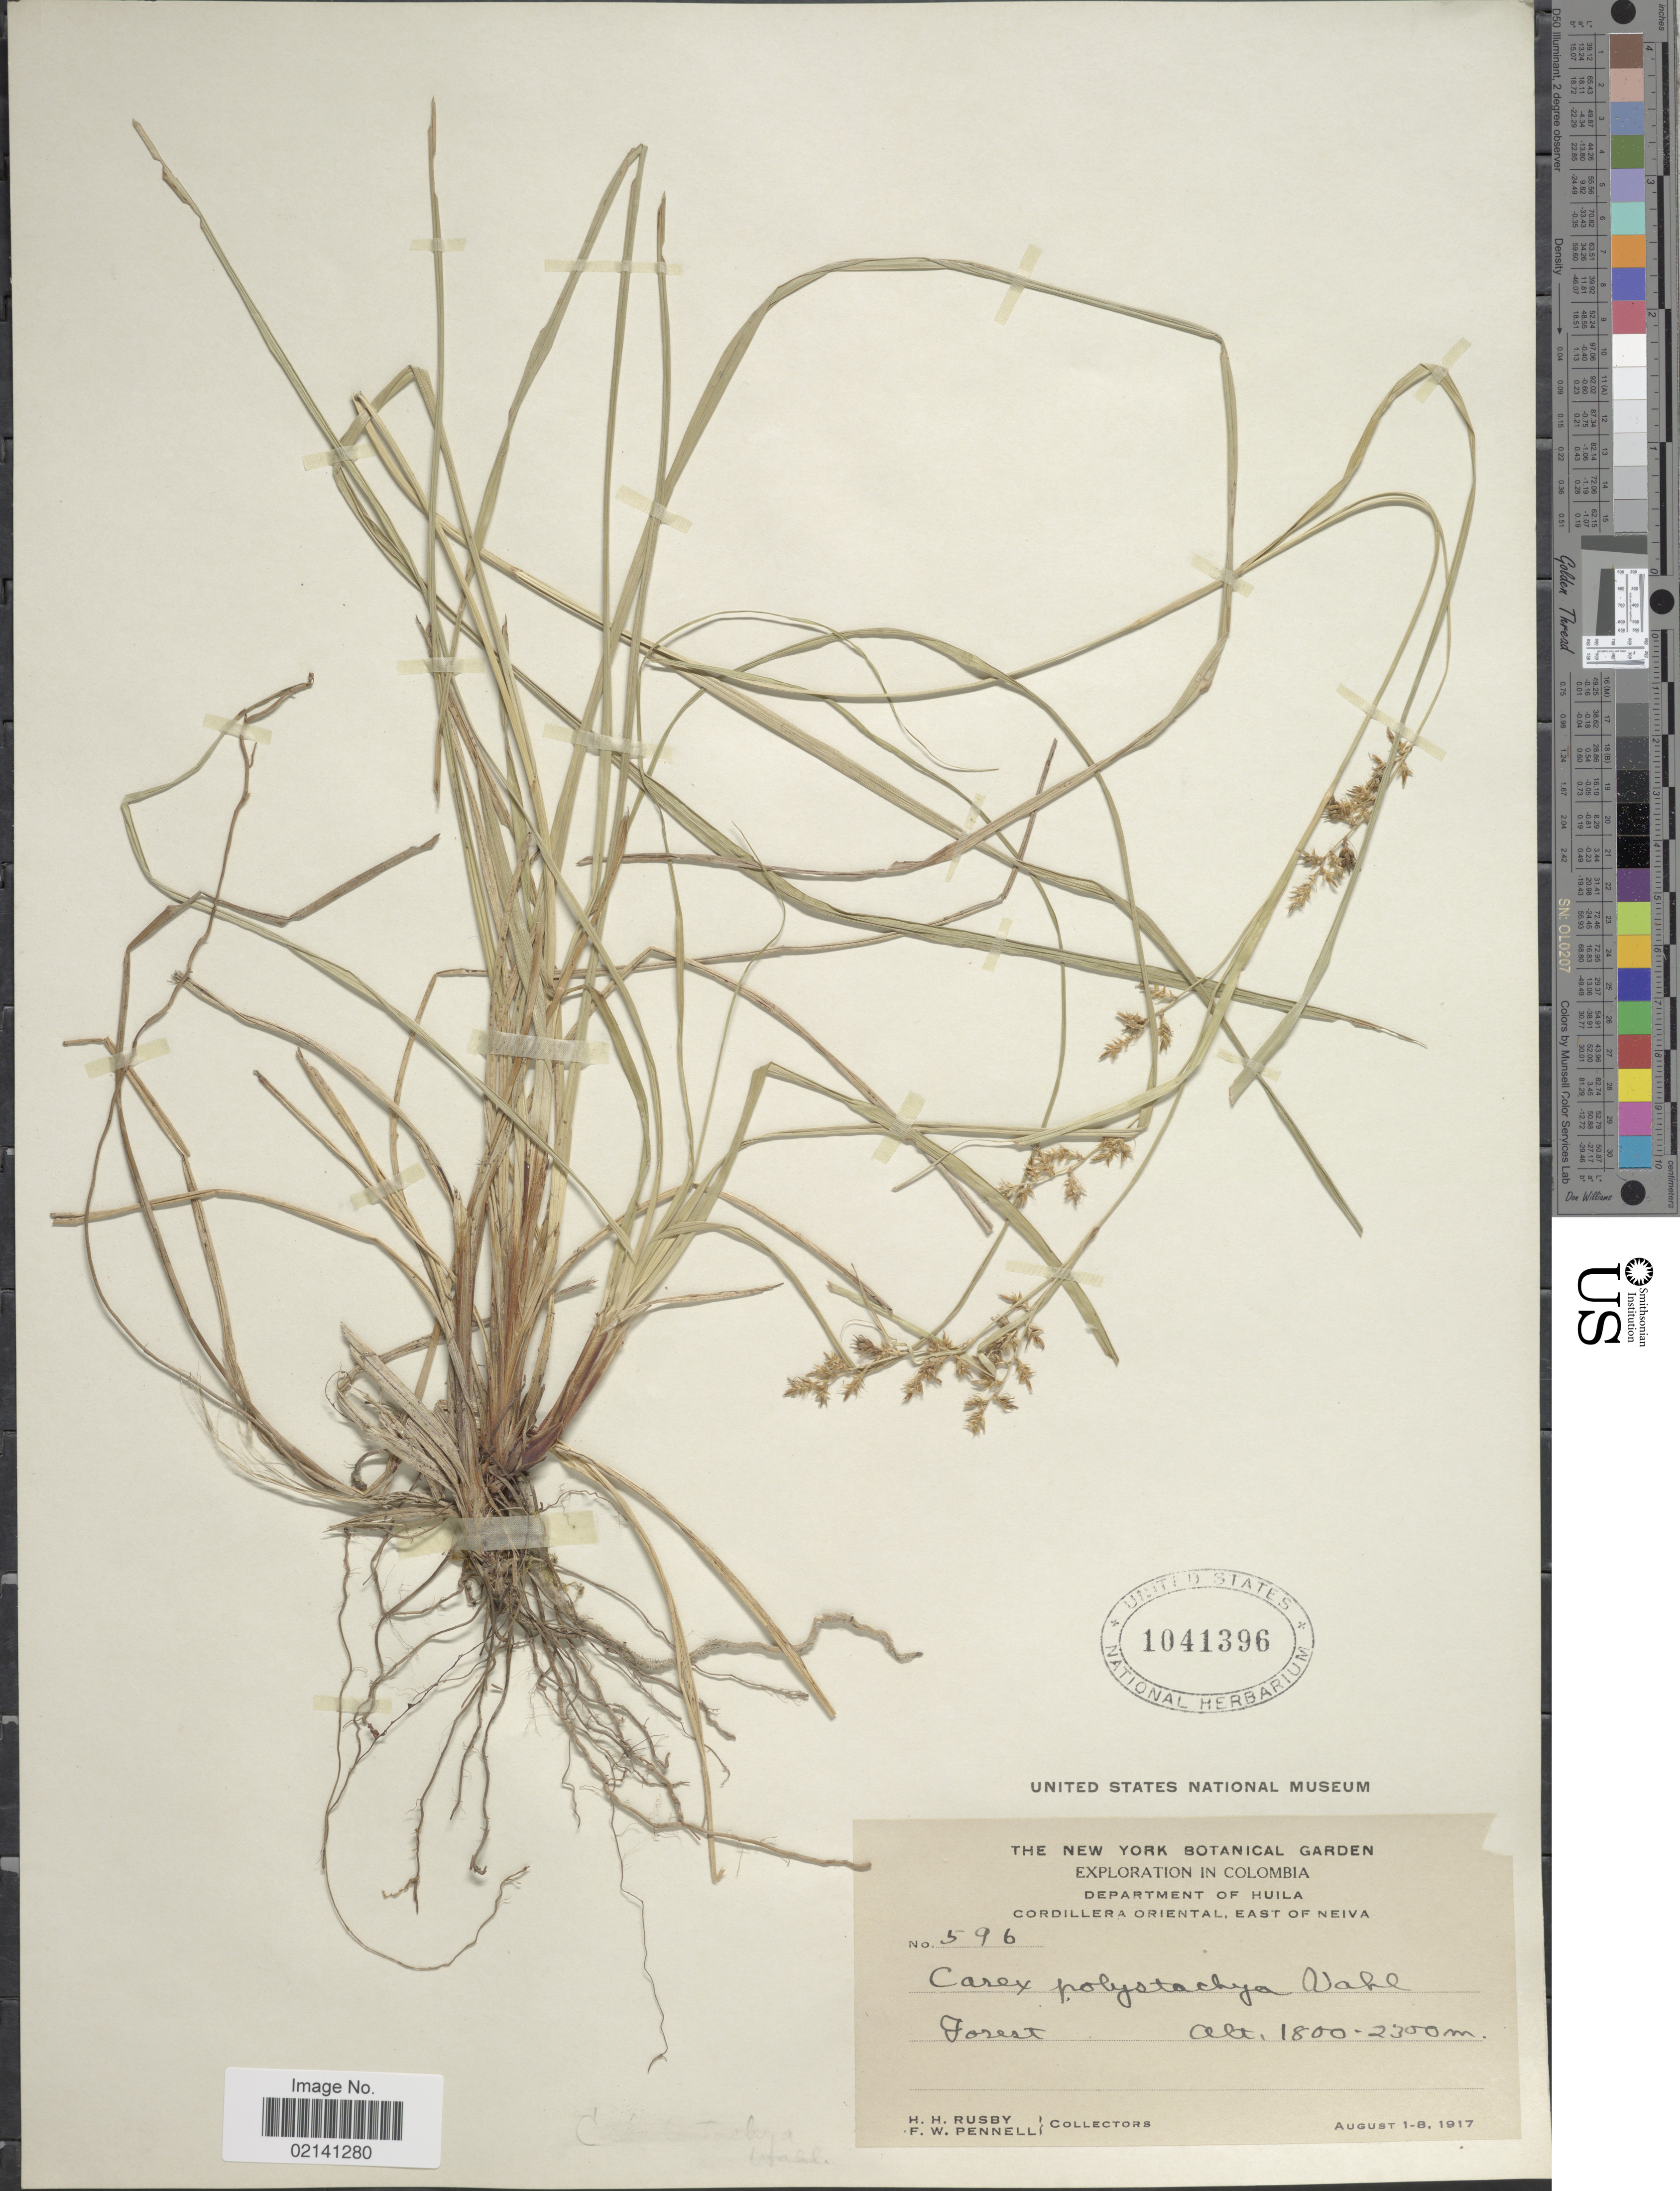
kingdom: Plantae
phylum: Tracheophyta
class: Liliopsida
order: Poales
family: Cyperaceae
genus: Carex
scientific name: Carex polystachya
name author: Sw. ex Wahlenb.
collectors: H. H. Rusby & F. W. Pennell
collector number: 596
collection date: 1917-08-01/1917-08-08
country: Colombia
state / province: Huila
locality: Cordillera Oriental, East of Neiva, forest.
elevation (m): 1800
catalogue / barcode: US 1041396